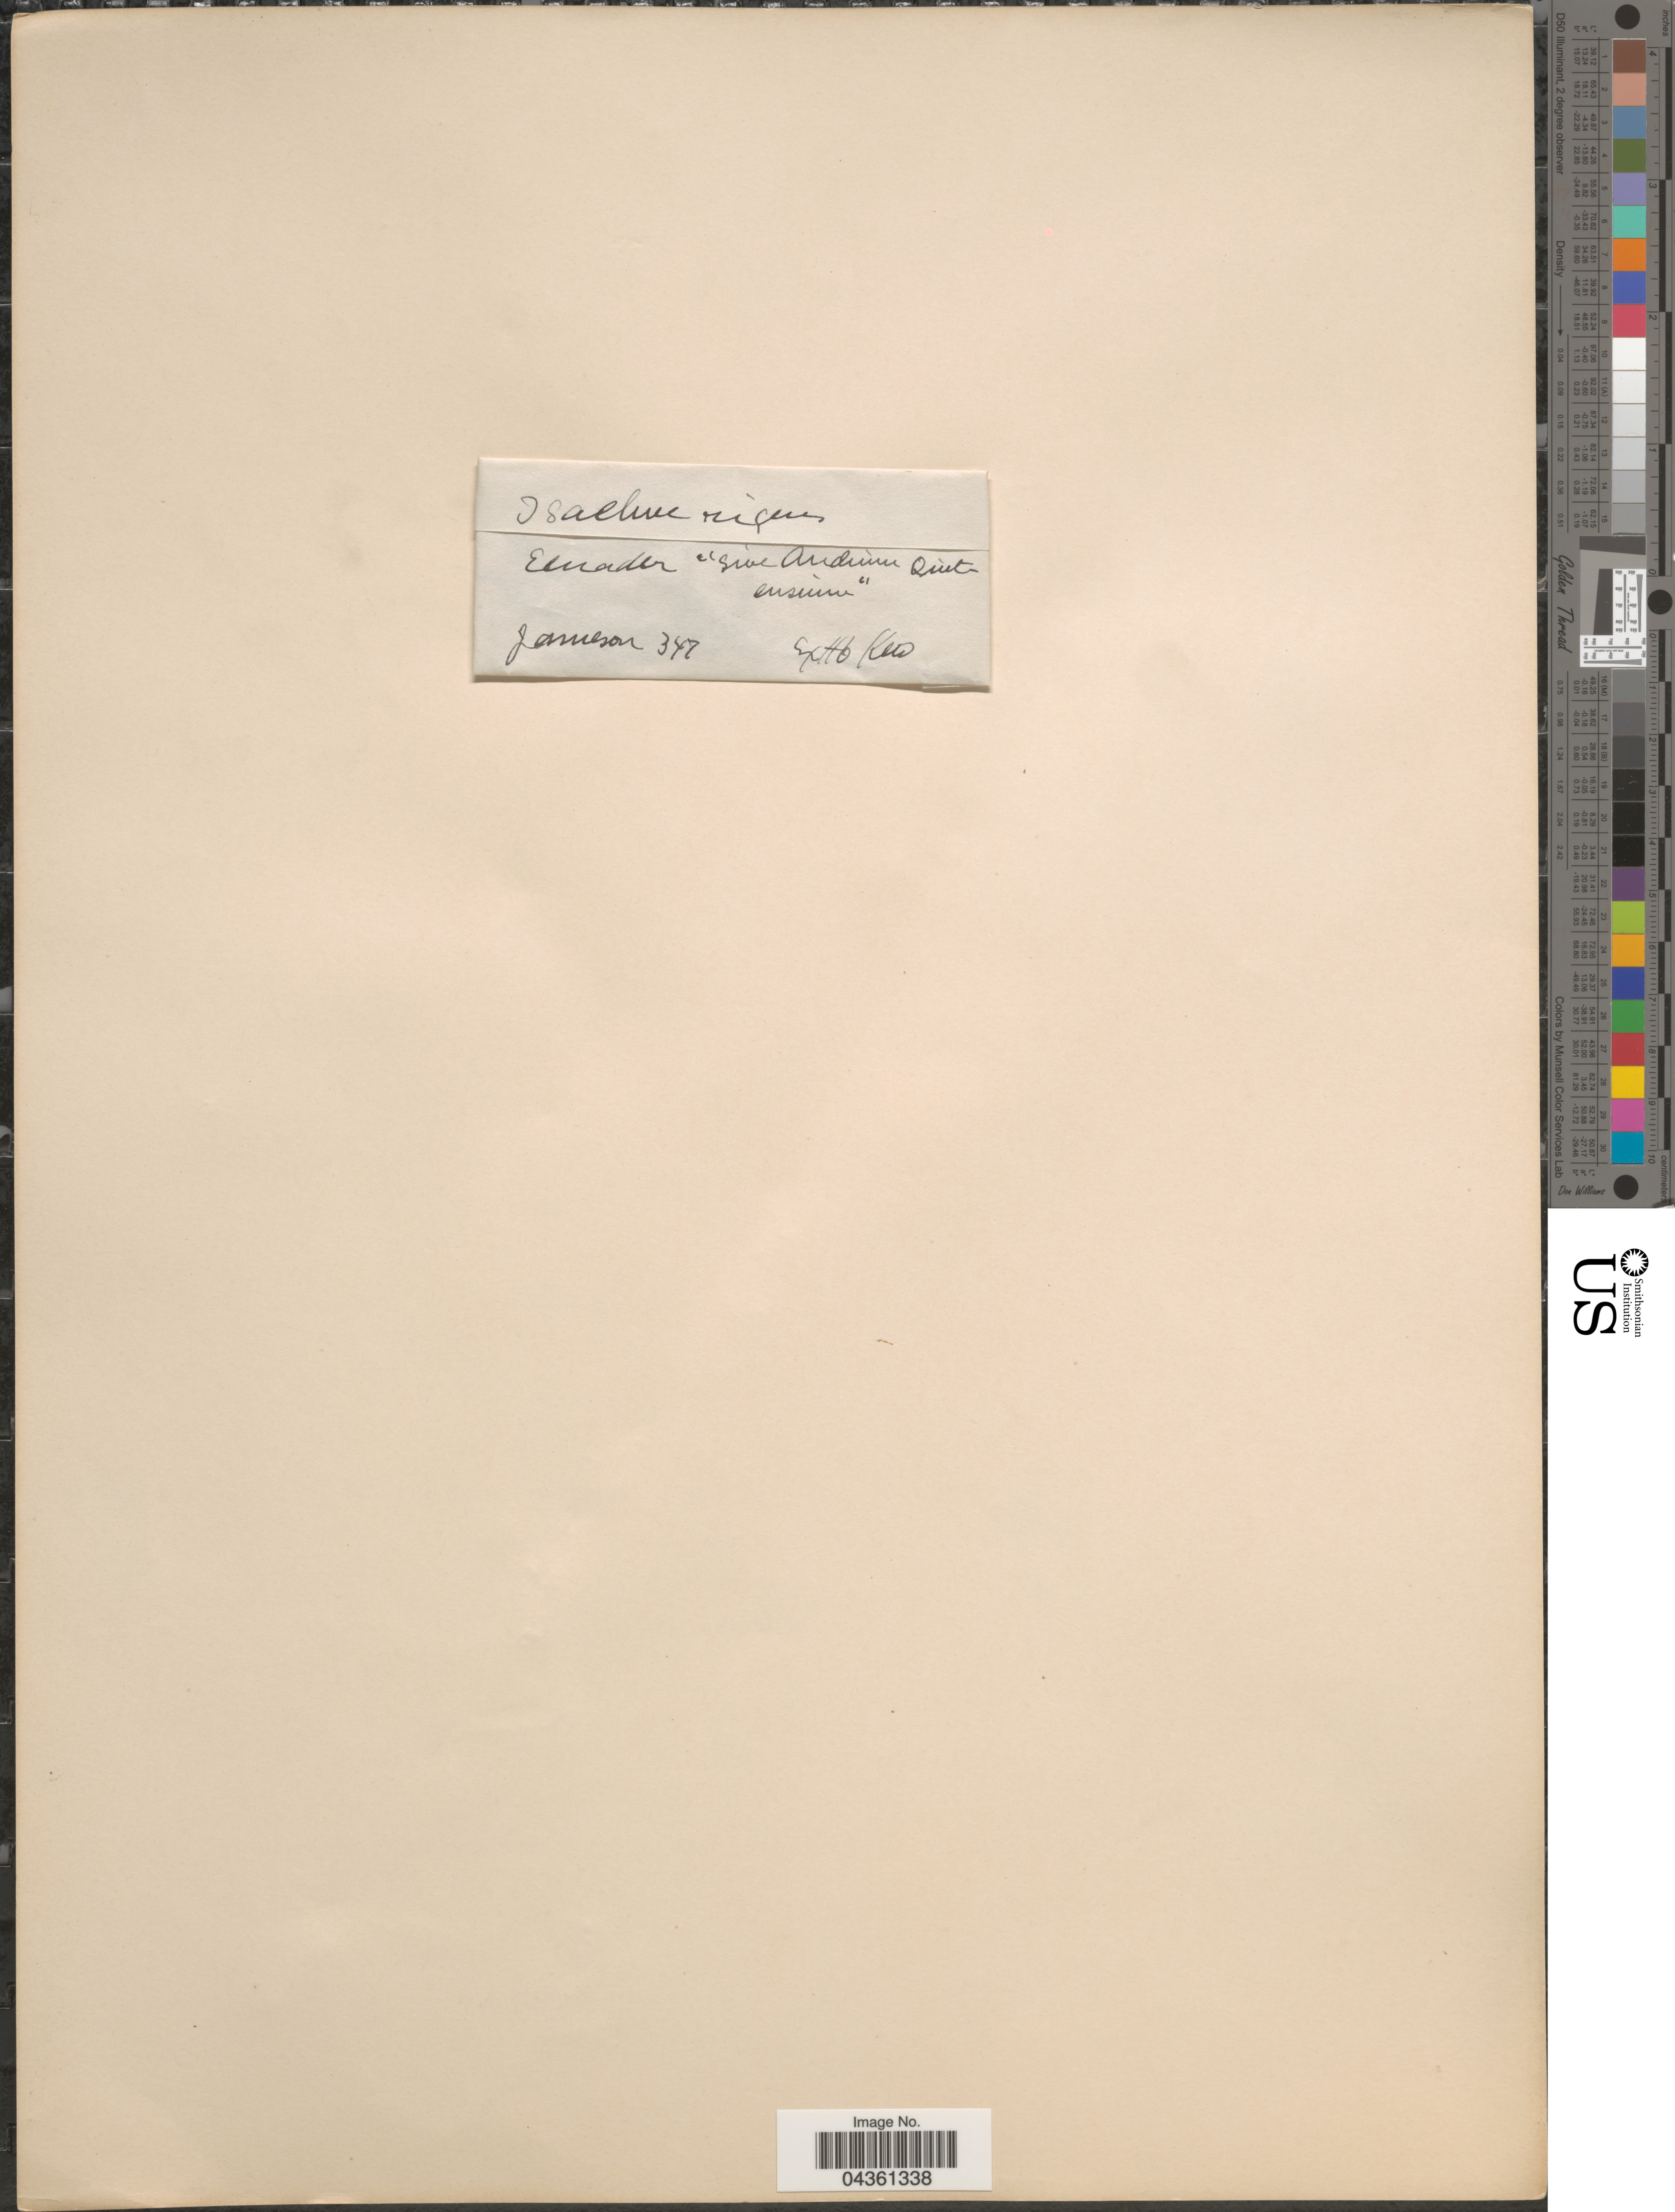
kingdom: Plantae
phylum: Tracheophyta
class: Liliopsida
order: Poales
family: Poaceae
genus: Isachne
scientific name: Isachne rigens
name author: (Sw.) Trin.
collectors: -- Jameson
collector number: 347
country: Ecuador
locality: Siue Andium Quitensium.